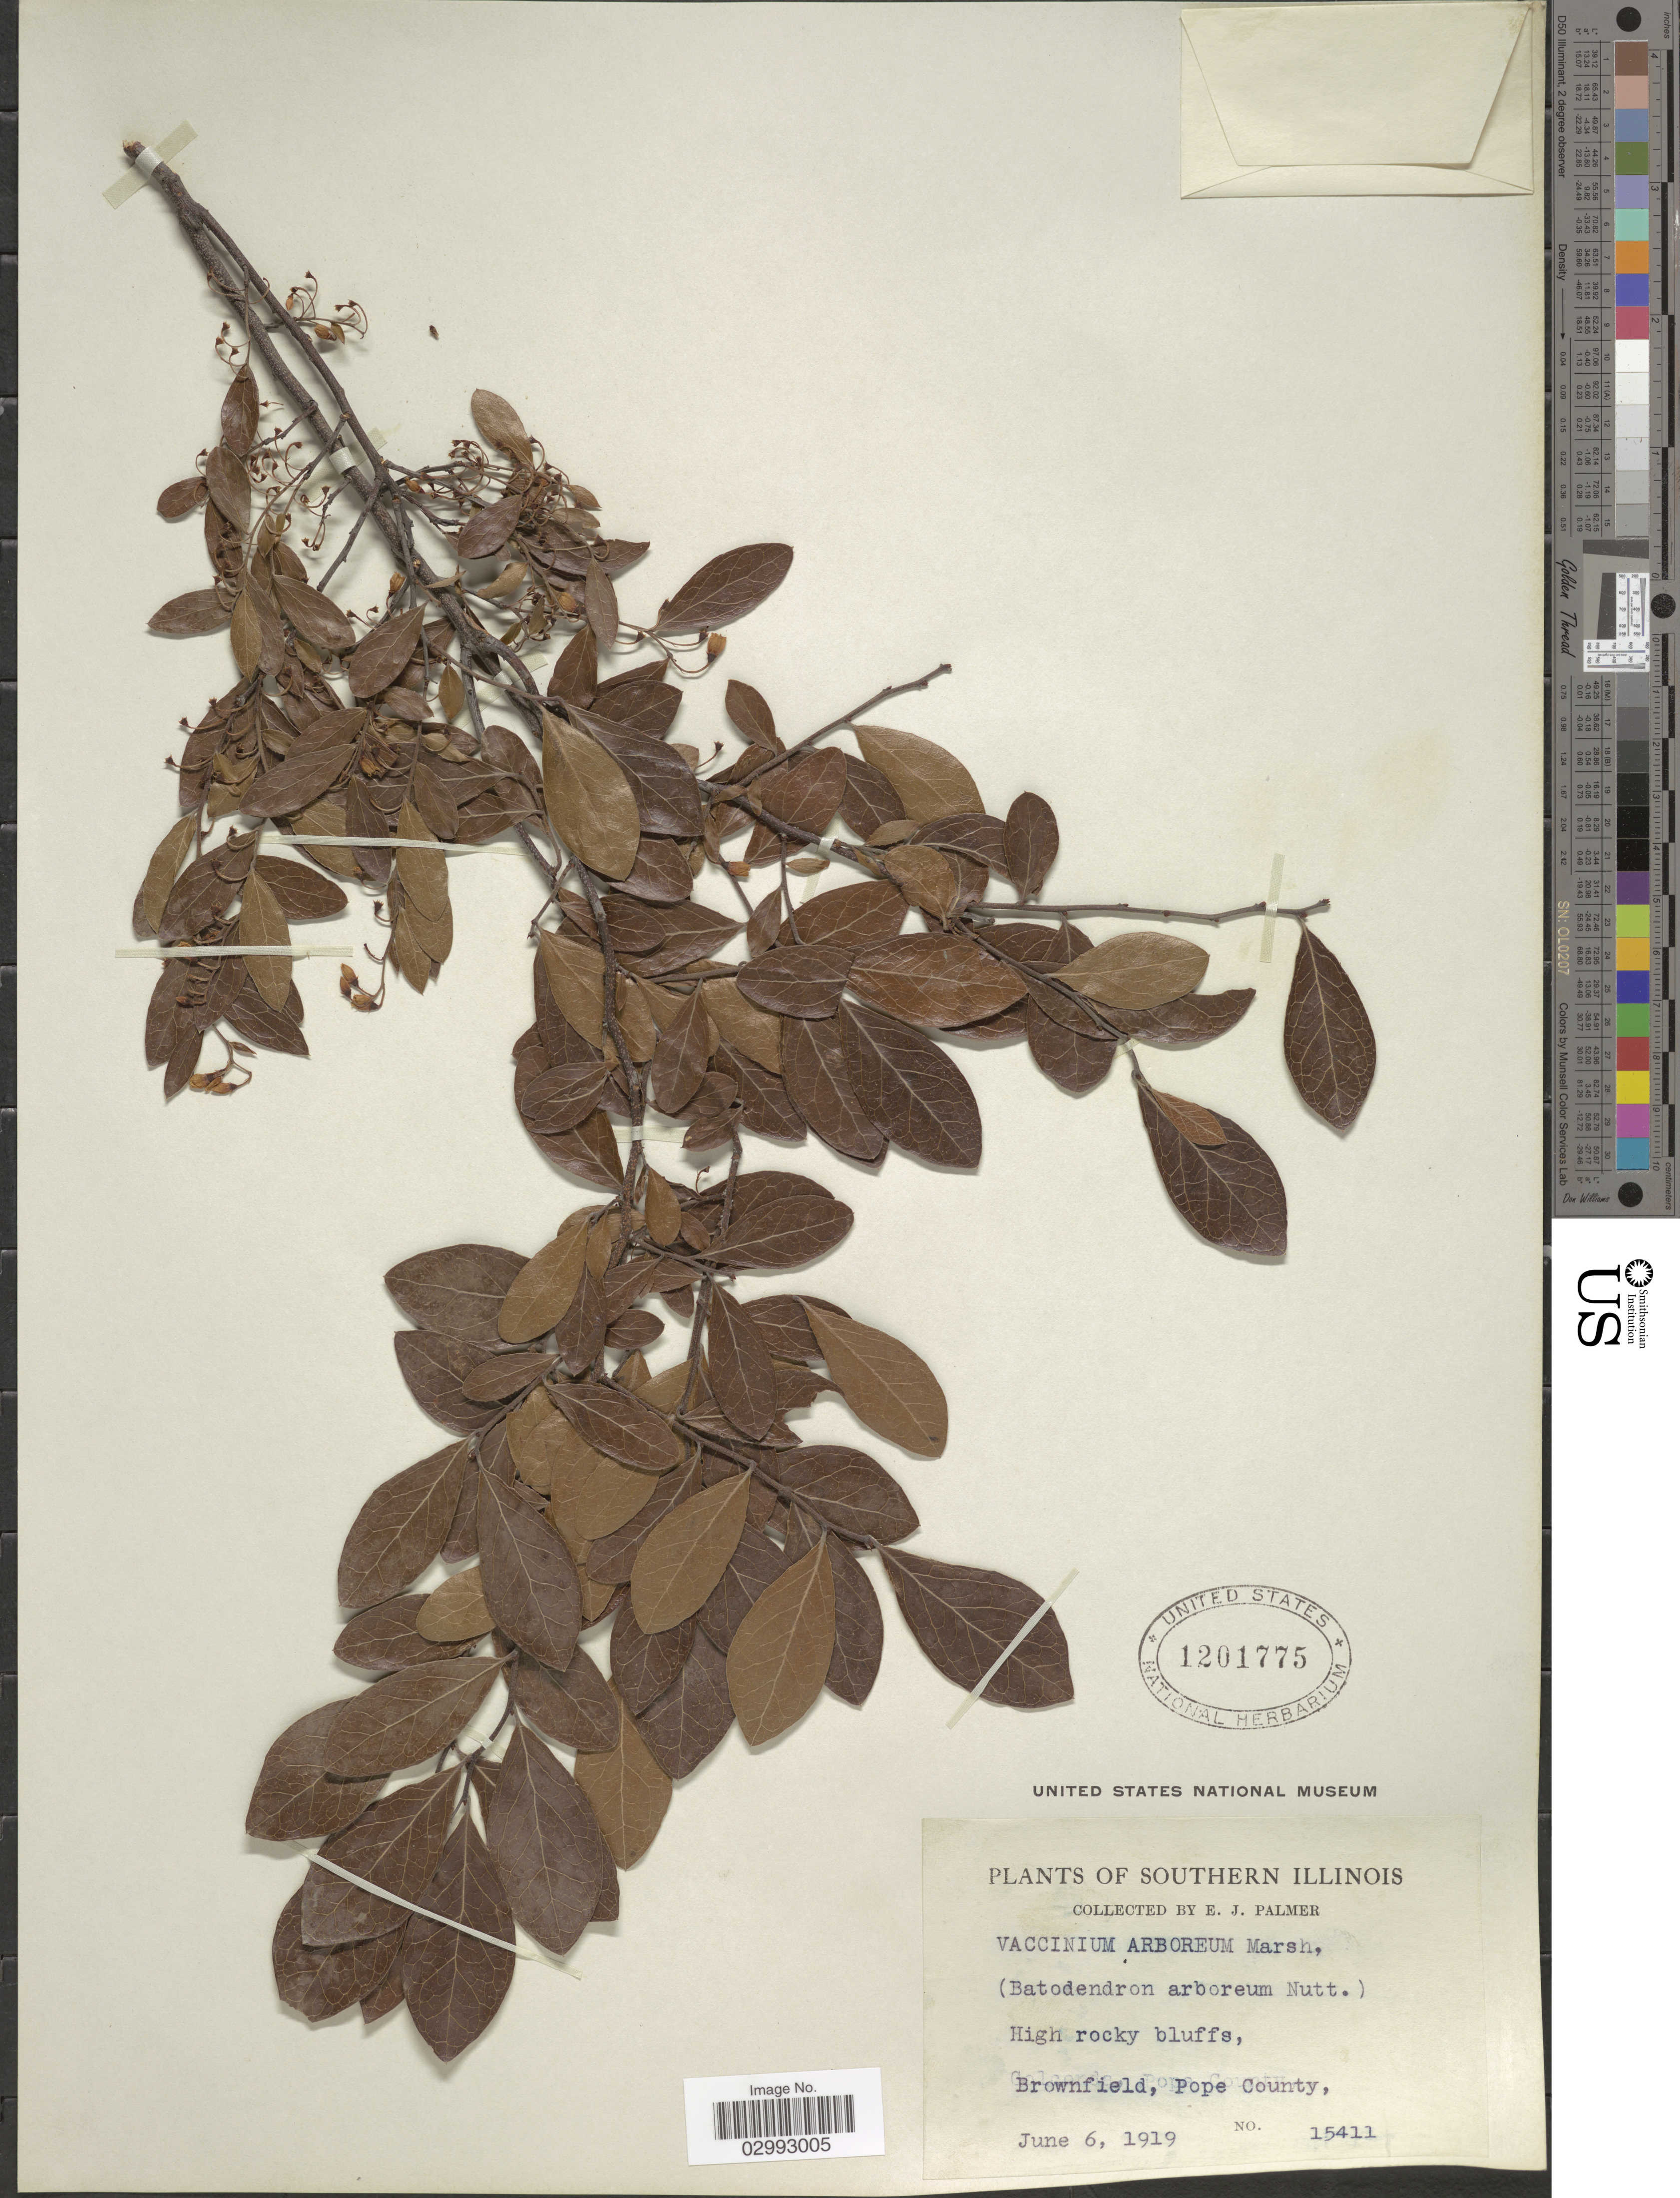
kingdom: Plantae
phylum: Tracheophyta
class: Magnoliopsida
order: Ericales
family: Ericaceae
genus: Batodendron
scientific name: Batodendron arboreum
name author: Nutt.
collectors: E. J. Palmer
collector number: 15411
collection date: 1919-06-06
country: United States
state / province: Illinois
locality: Southern Illinois. High rocky bluffs, Brownfield, Pope County.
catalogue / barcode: US 1201775